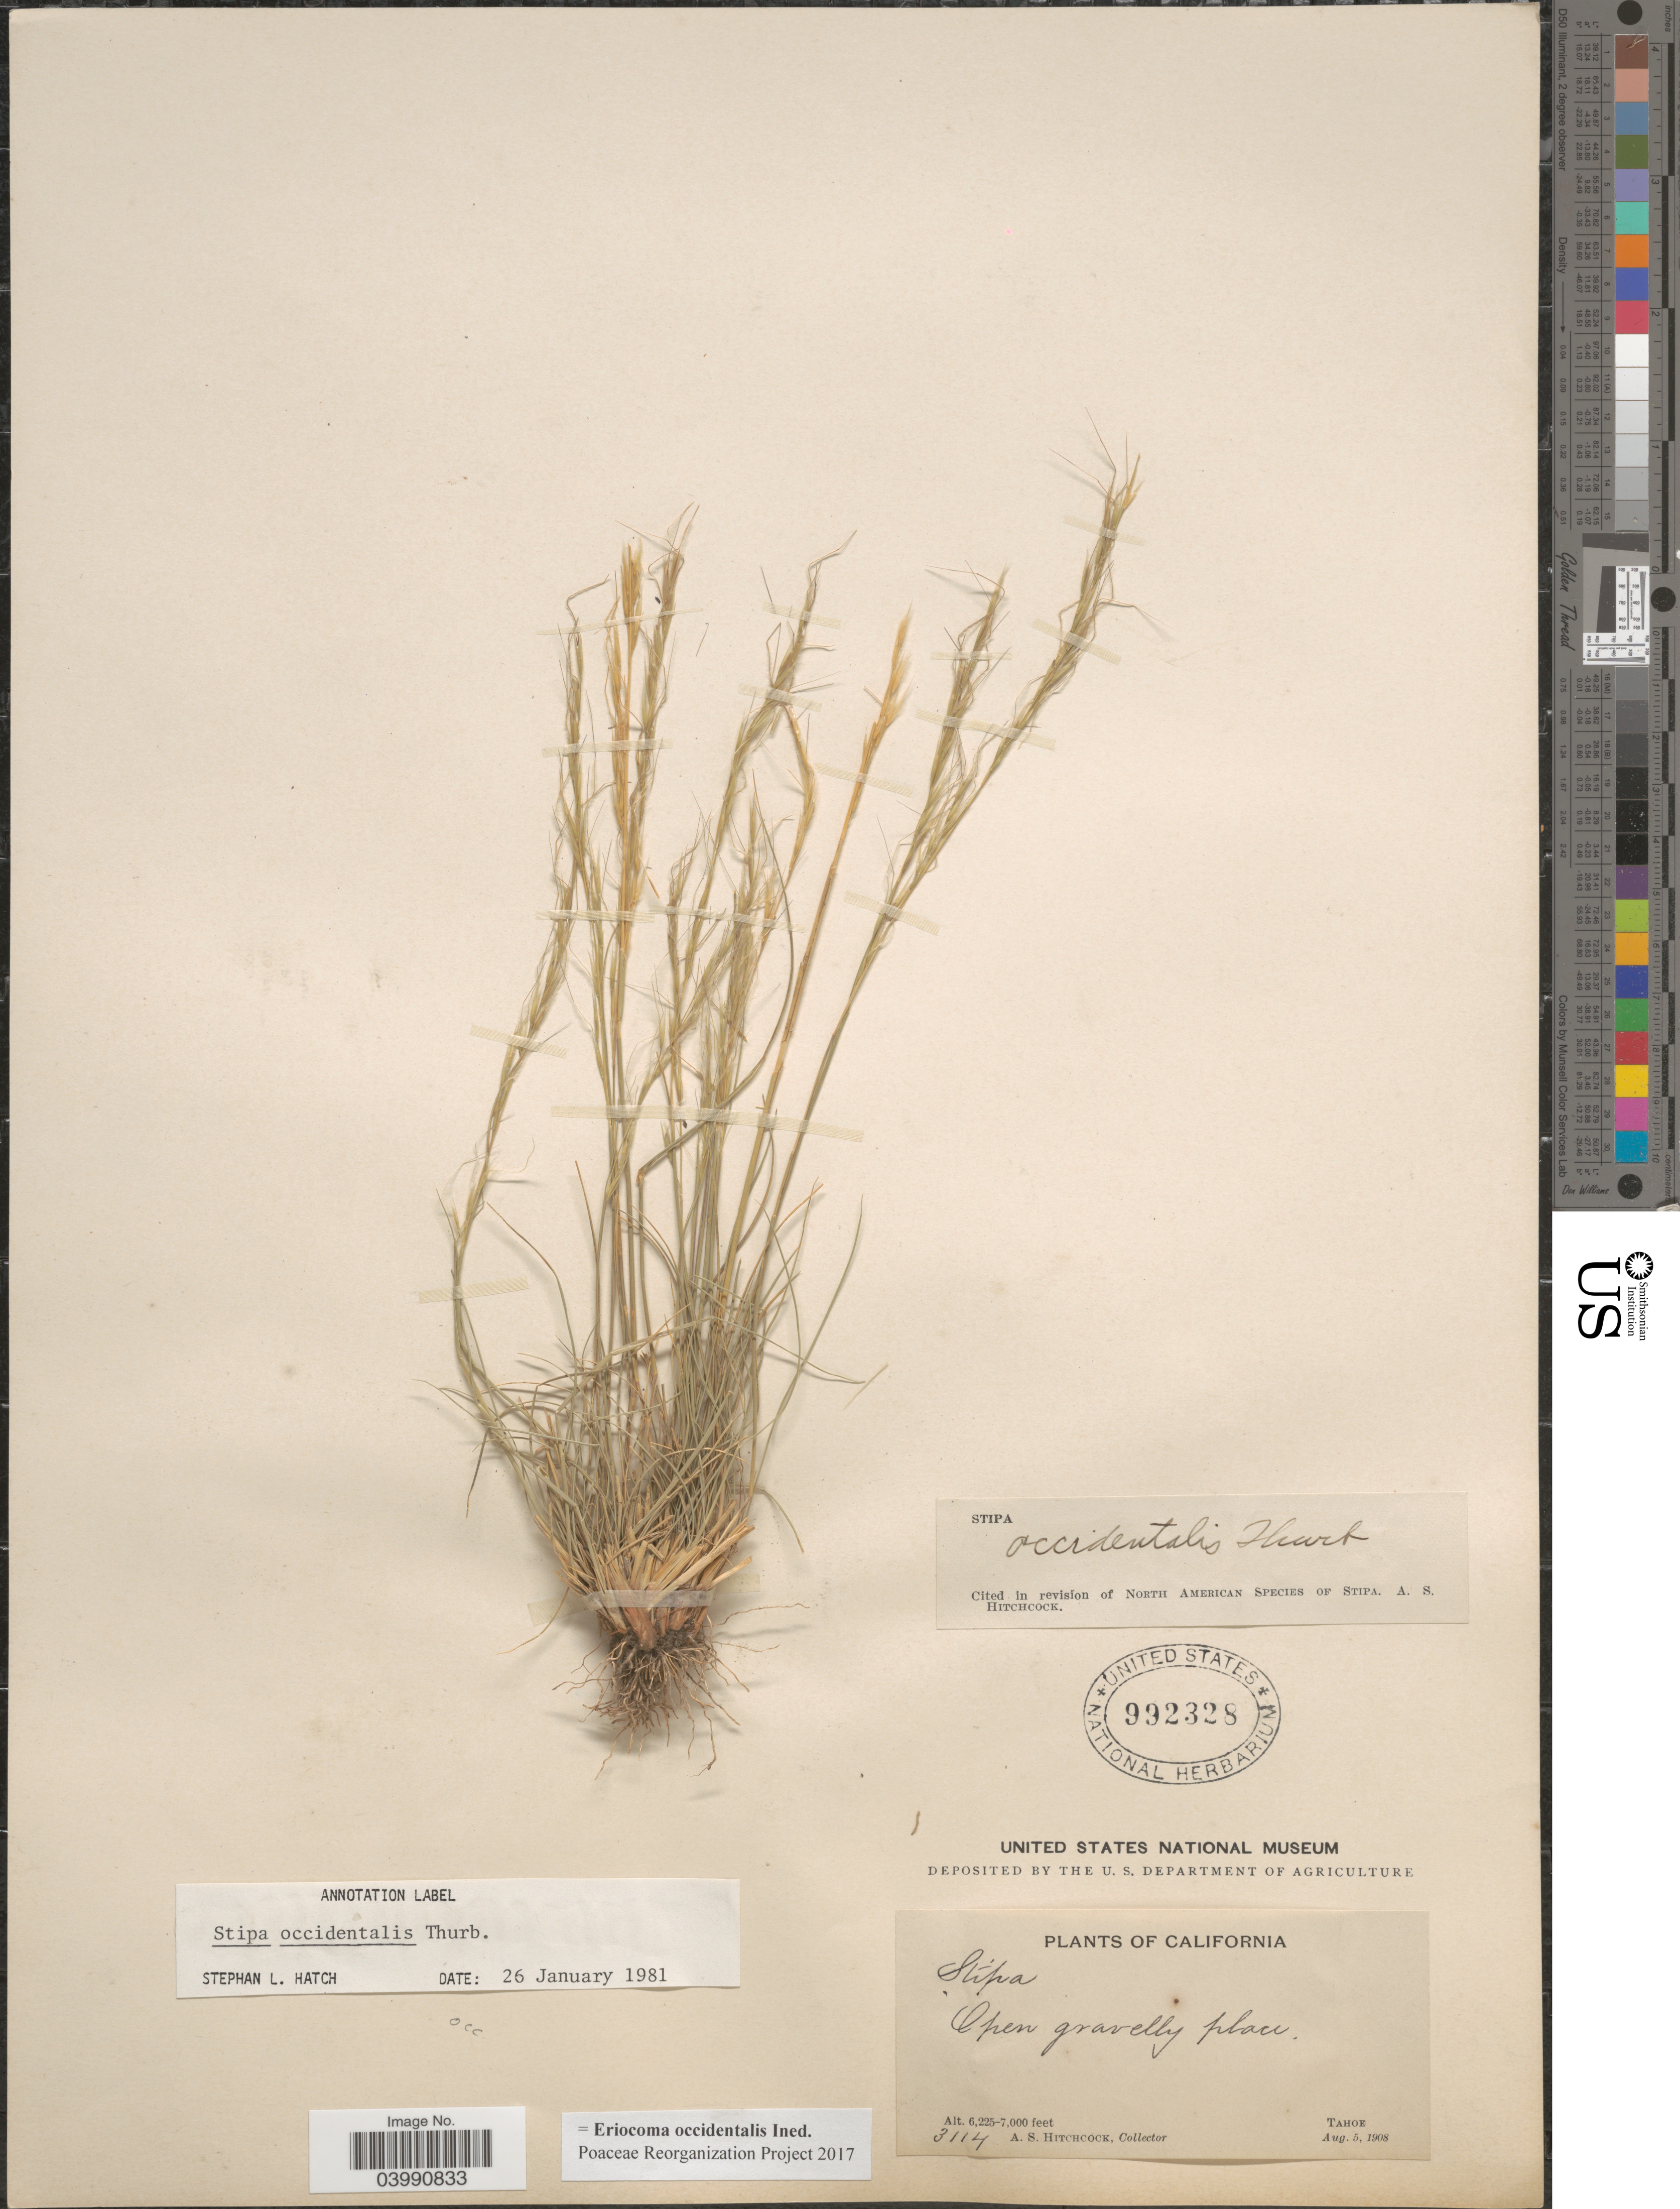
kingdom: Plantae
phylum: Tracheophyta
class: Liliopsida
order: Poales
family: Poaceae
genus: Eriocoma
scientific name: Eriocoma occidentalis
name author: (Thurb. ex S. Watson) Romasch.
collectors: A. S. Hitchcock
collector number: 3114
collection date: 1908-08-05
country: United States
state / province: California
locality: Tahoe.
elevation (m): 1897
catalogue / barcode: US 992328